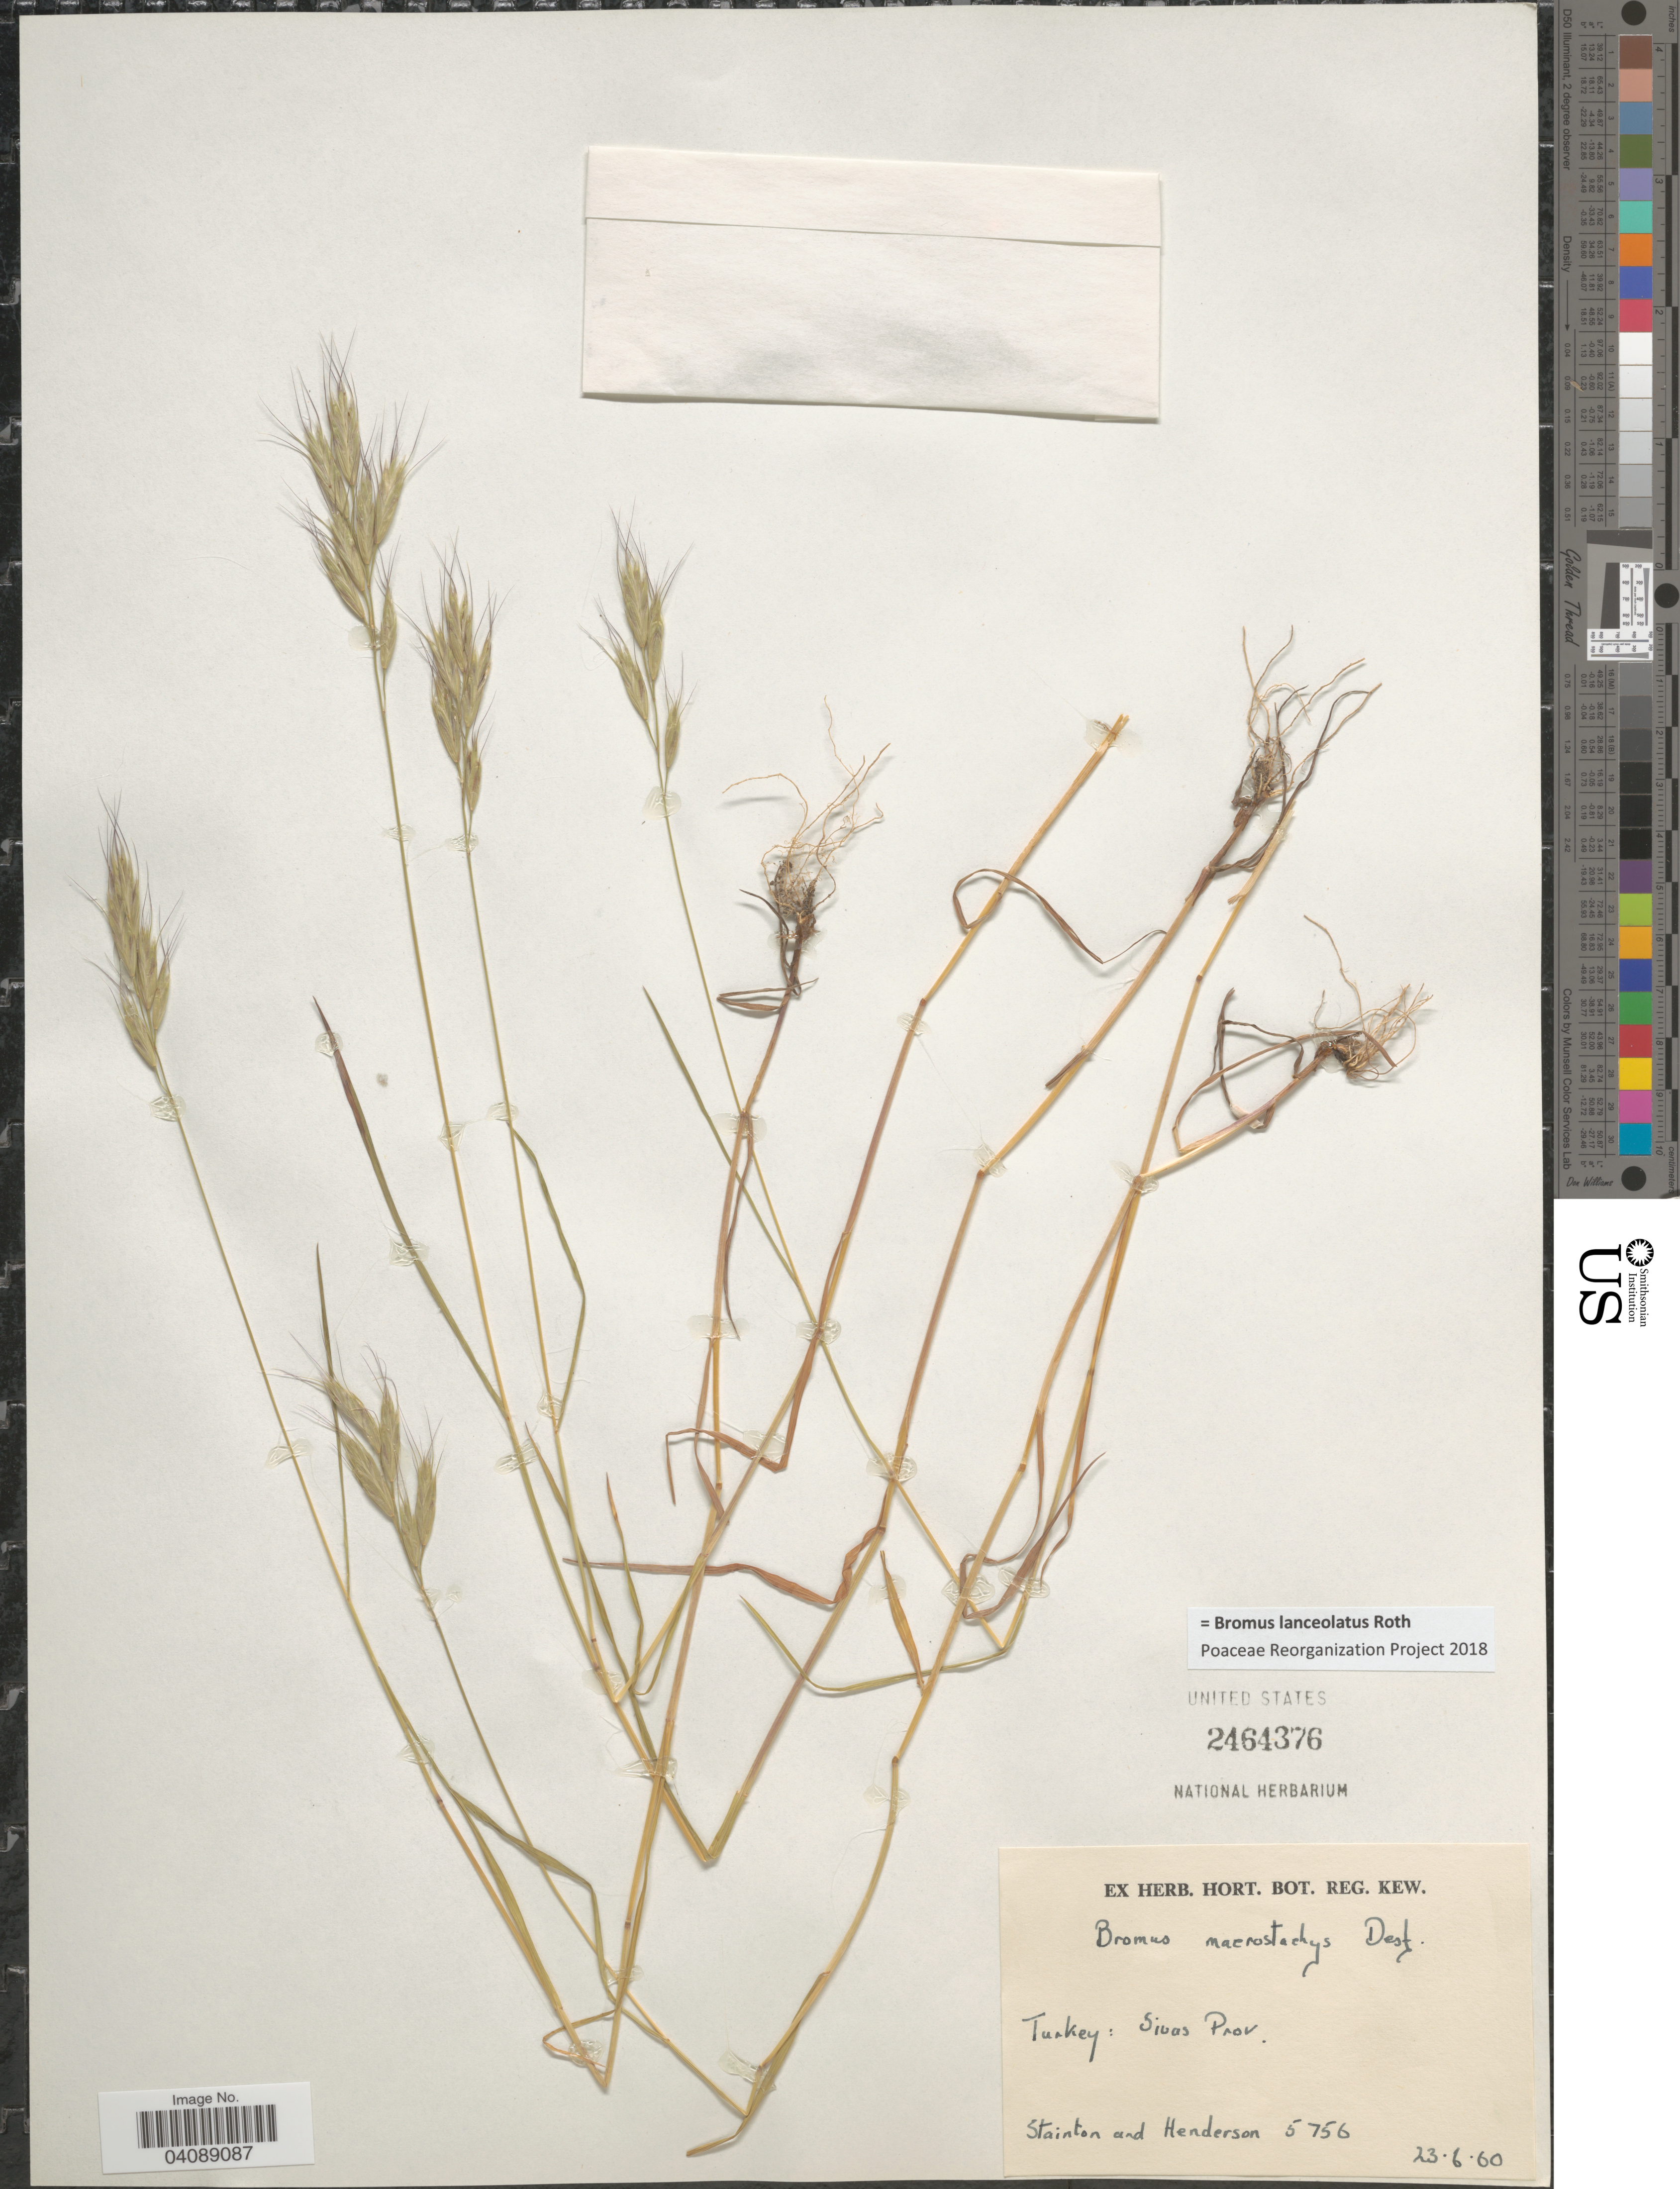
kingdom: Plantae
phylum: Tracheophyta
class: Liliopsida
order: Poales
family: Poaceae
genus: Bromus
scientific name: Bromus lanceolatus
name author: Roth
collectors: -. Stainton & -. Henderson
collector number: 5756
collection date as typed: Transcribed d/m/y: 23/6/60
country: Turkey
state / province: Sivas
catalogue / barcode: US 2464376